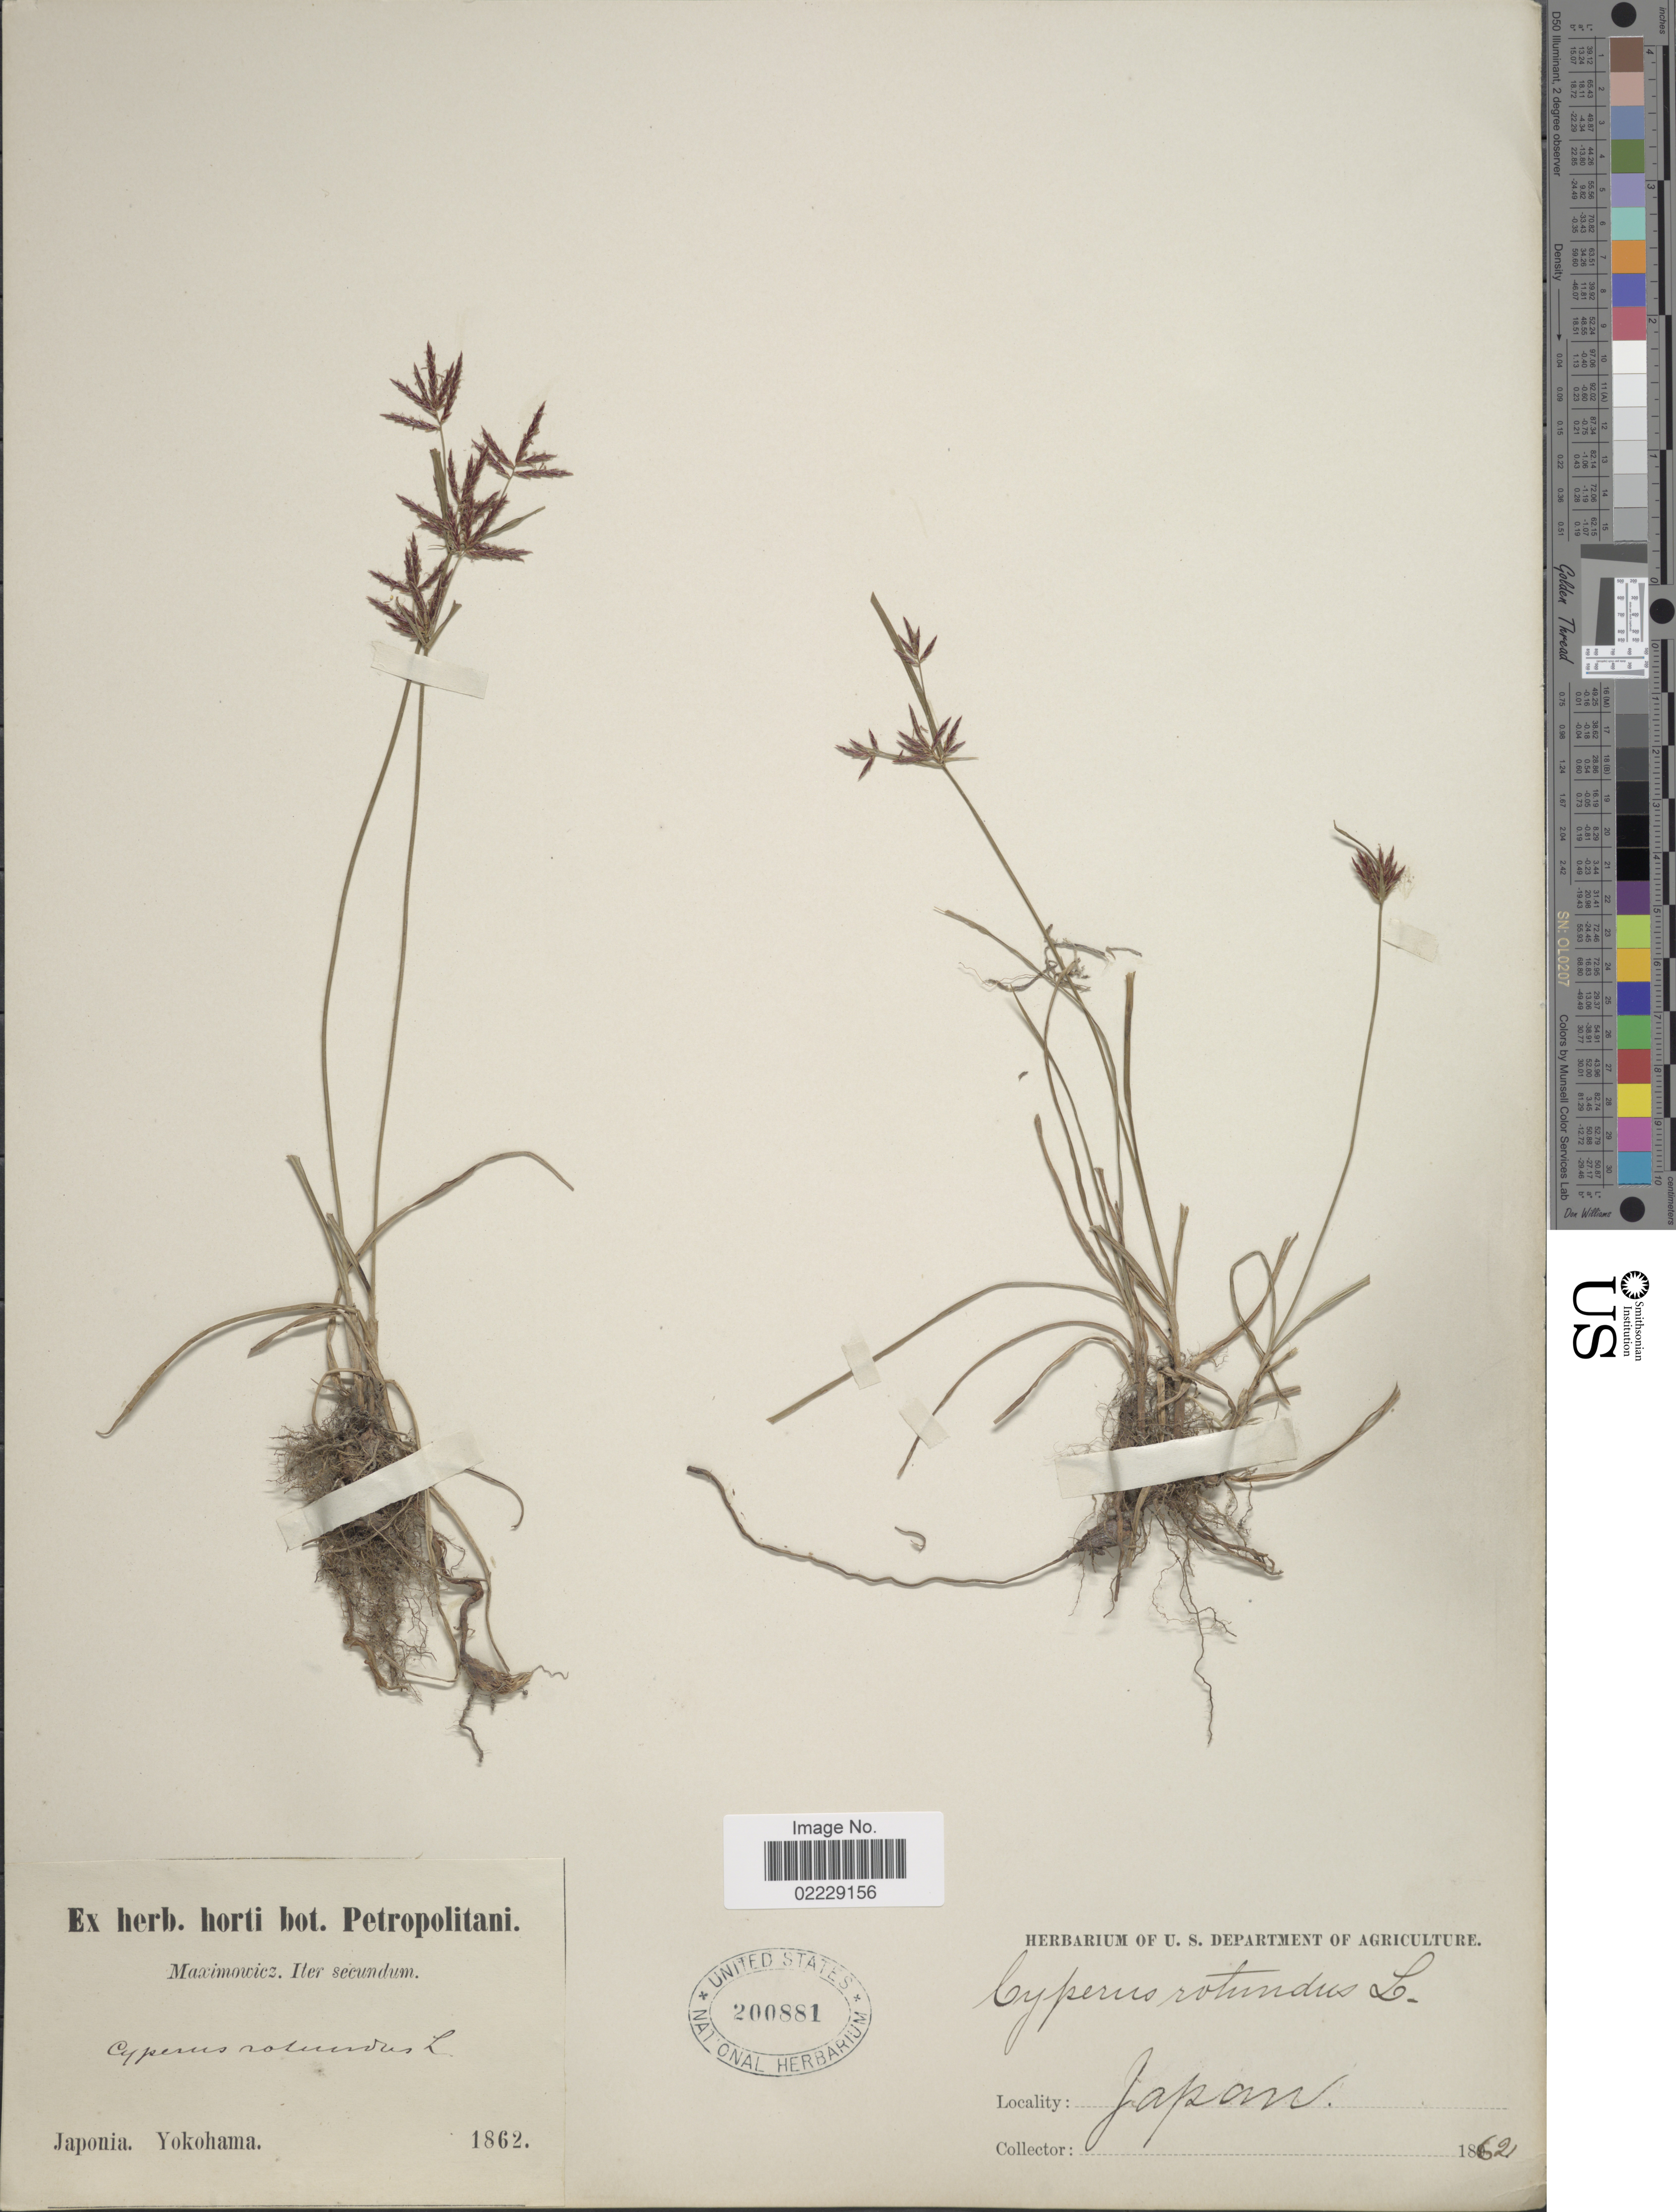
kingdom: Plantae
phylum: Tracheophyta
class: Liliopsida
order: Poales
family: Cyperaceae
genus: Cyperus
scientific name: Cyperus rotundus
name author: L.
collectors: -. Maximowicz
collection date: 1862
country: Japan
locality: Japonia, Yokohama, Iter secundum.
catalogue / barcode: US 200881